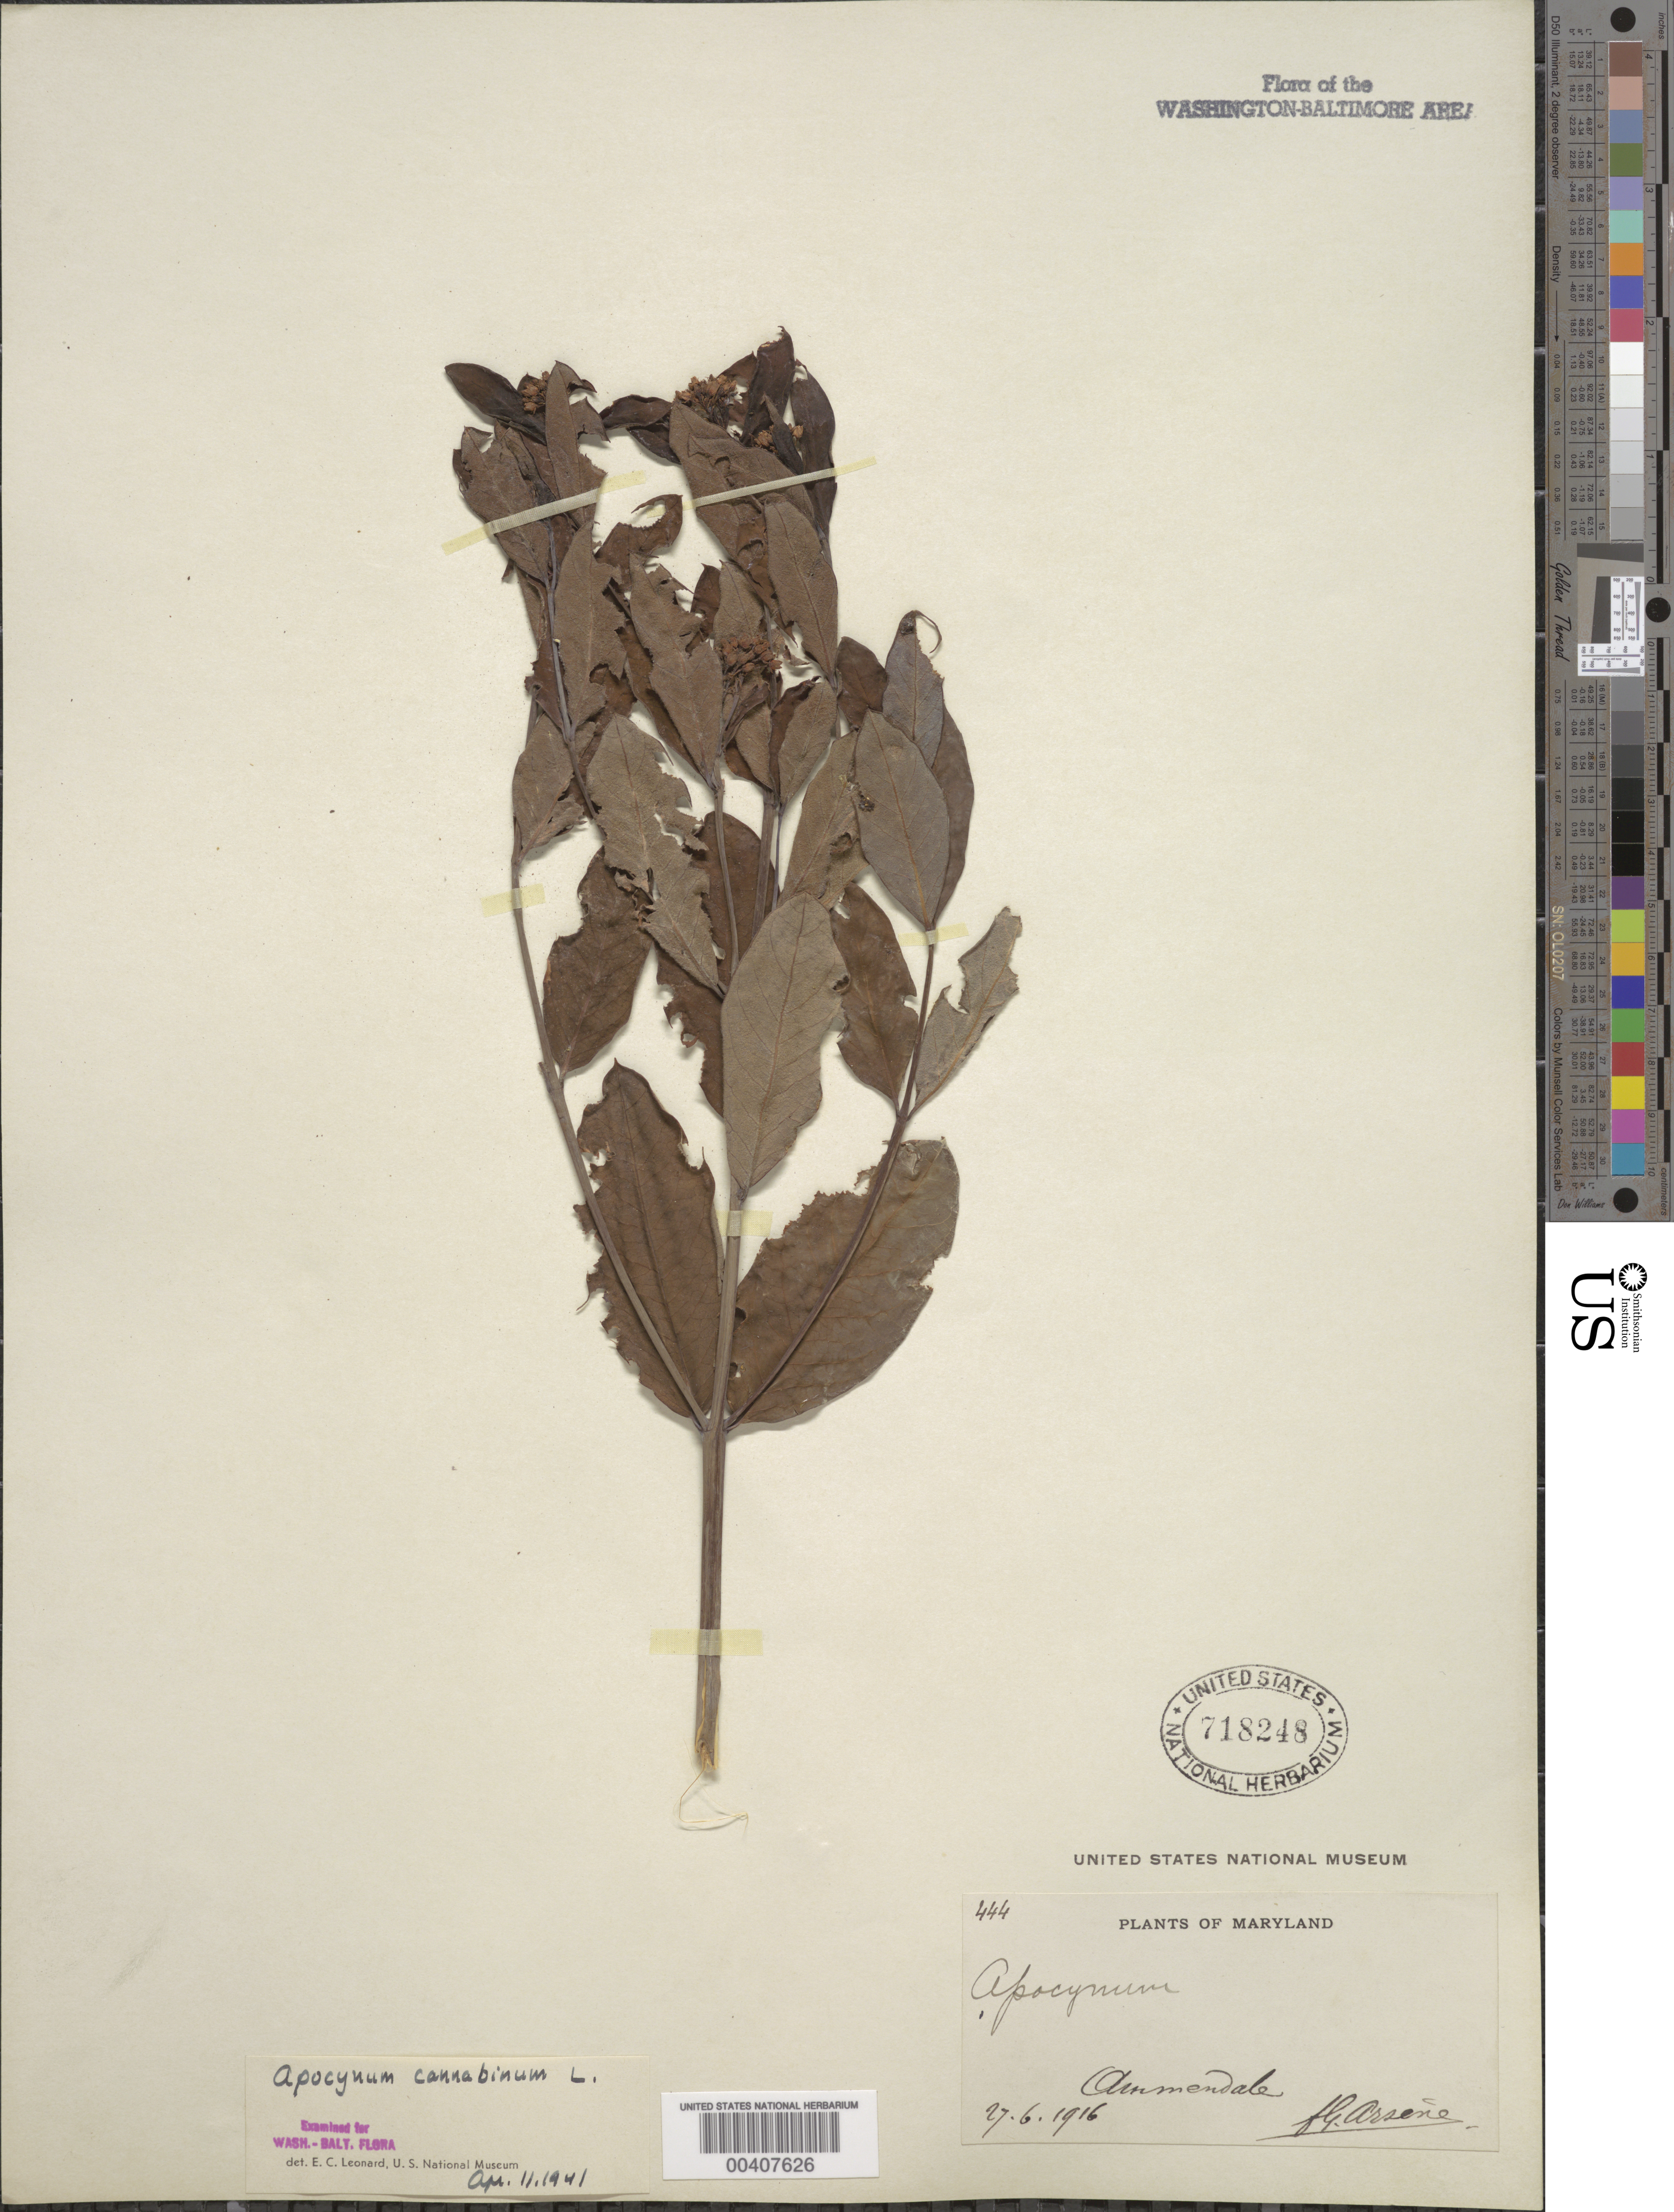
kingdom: Plantae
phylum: Tracheophyta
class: Magnoliopsida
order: Gentianales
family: Apocynaceae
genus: Apocynum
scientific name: Apocynum cannabinum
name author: L.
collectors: Bro. G. Arsène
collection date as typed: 27 Jun 1916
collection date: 1916-06-27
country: United States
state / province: Maryland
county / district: Prince George's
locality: Ammendale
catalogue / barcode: US 718248